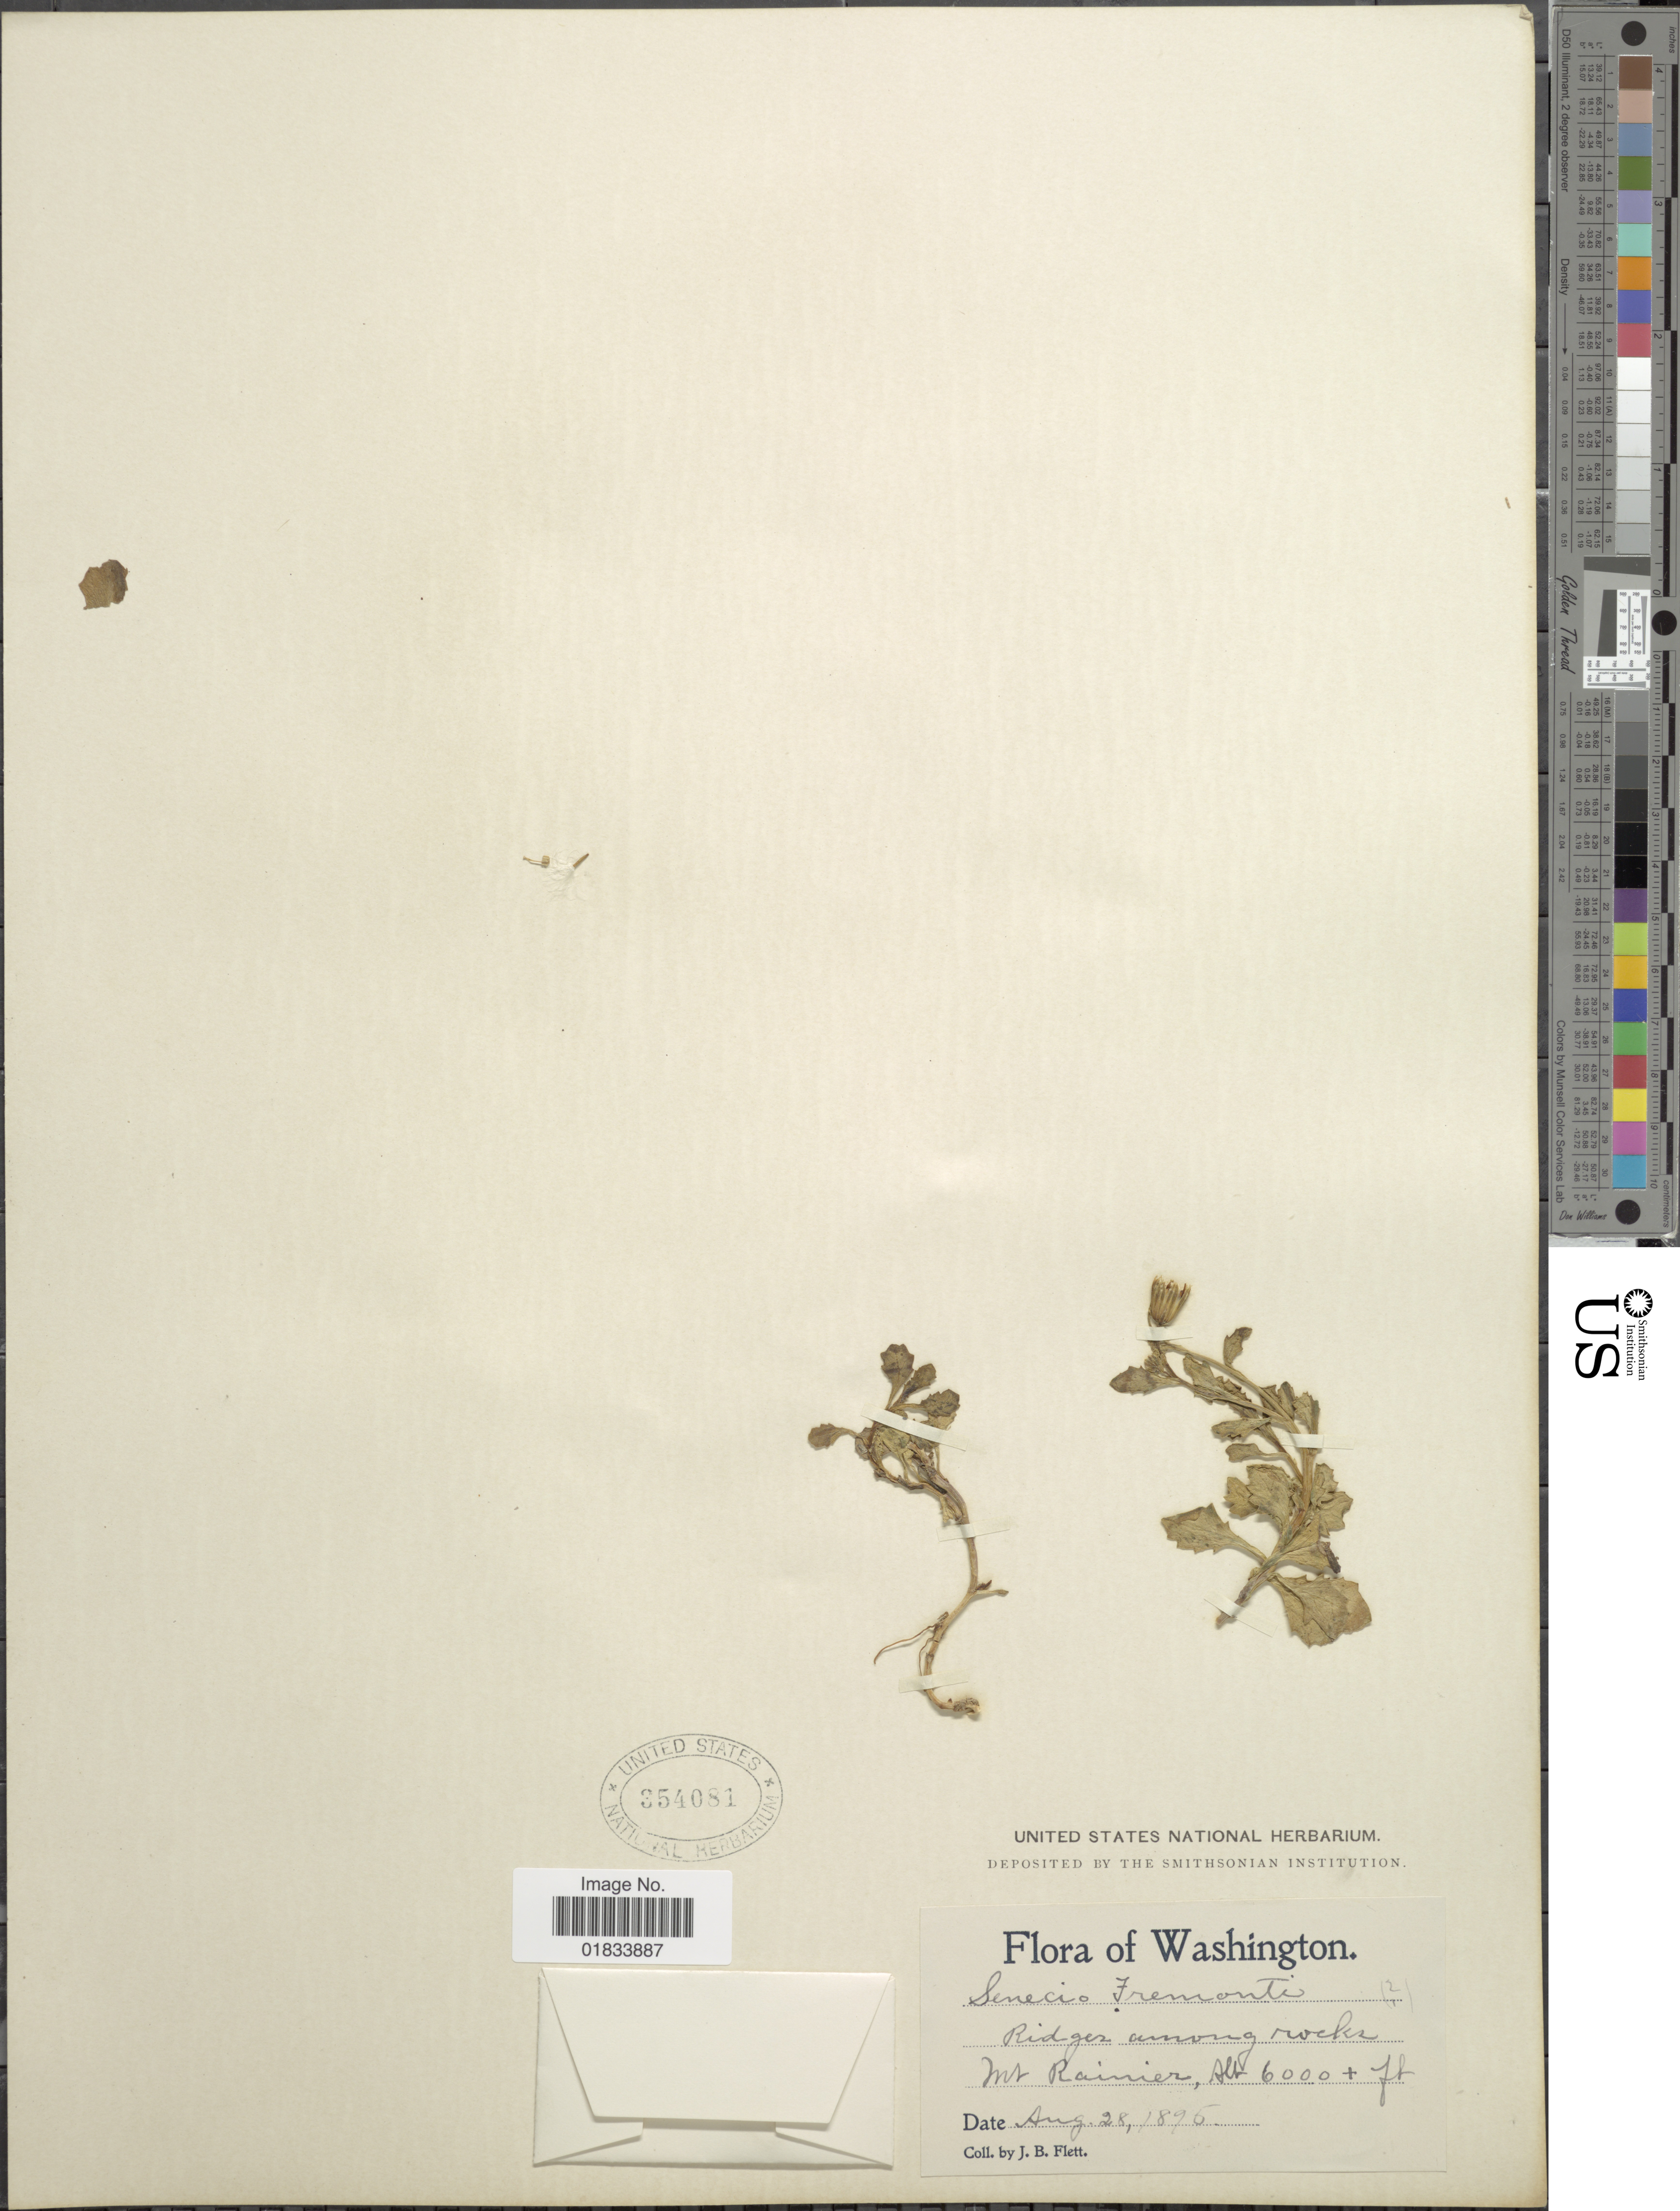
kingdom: Plantae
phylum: Tracheophyta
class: Magnoliopsida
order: Asterales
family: Asteraceae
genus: Senecio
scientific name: Senecio fremontii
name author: Torr. & A. Gray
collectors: J. Flett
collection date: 1896-08-28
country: United States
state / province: Washington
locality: Mt. Rainier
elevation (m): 1829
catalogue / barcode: US 354081